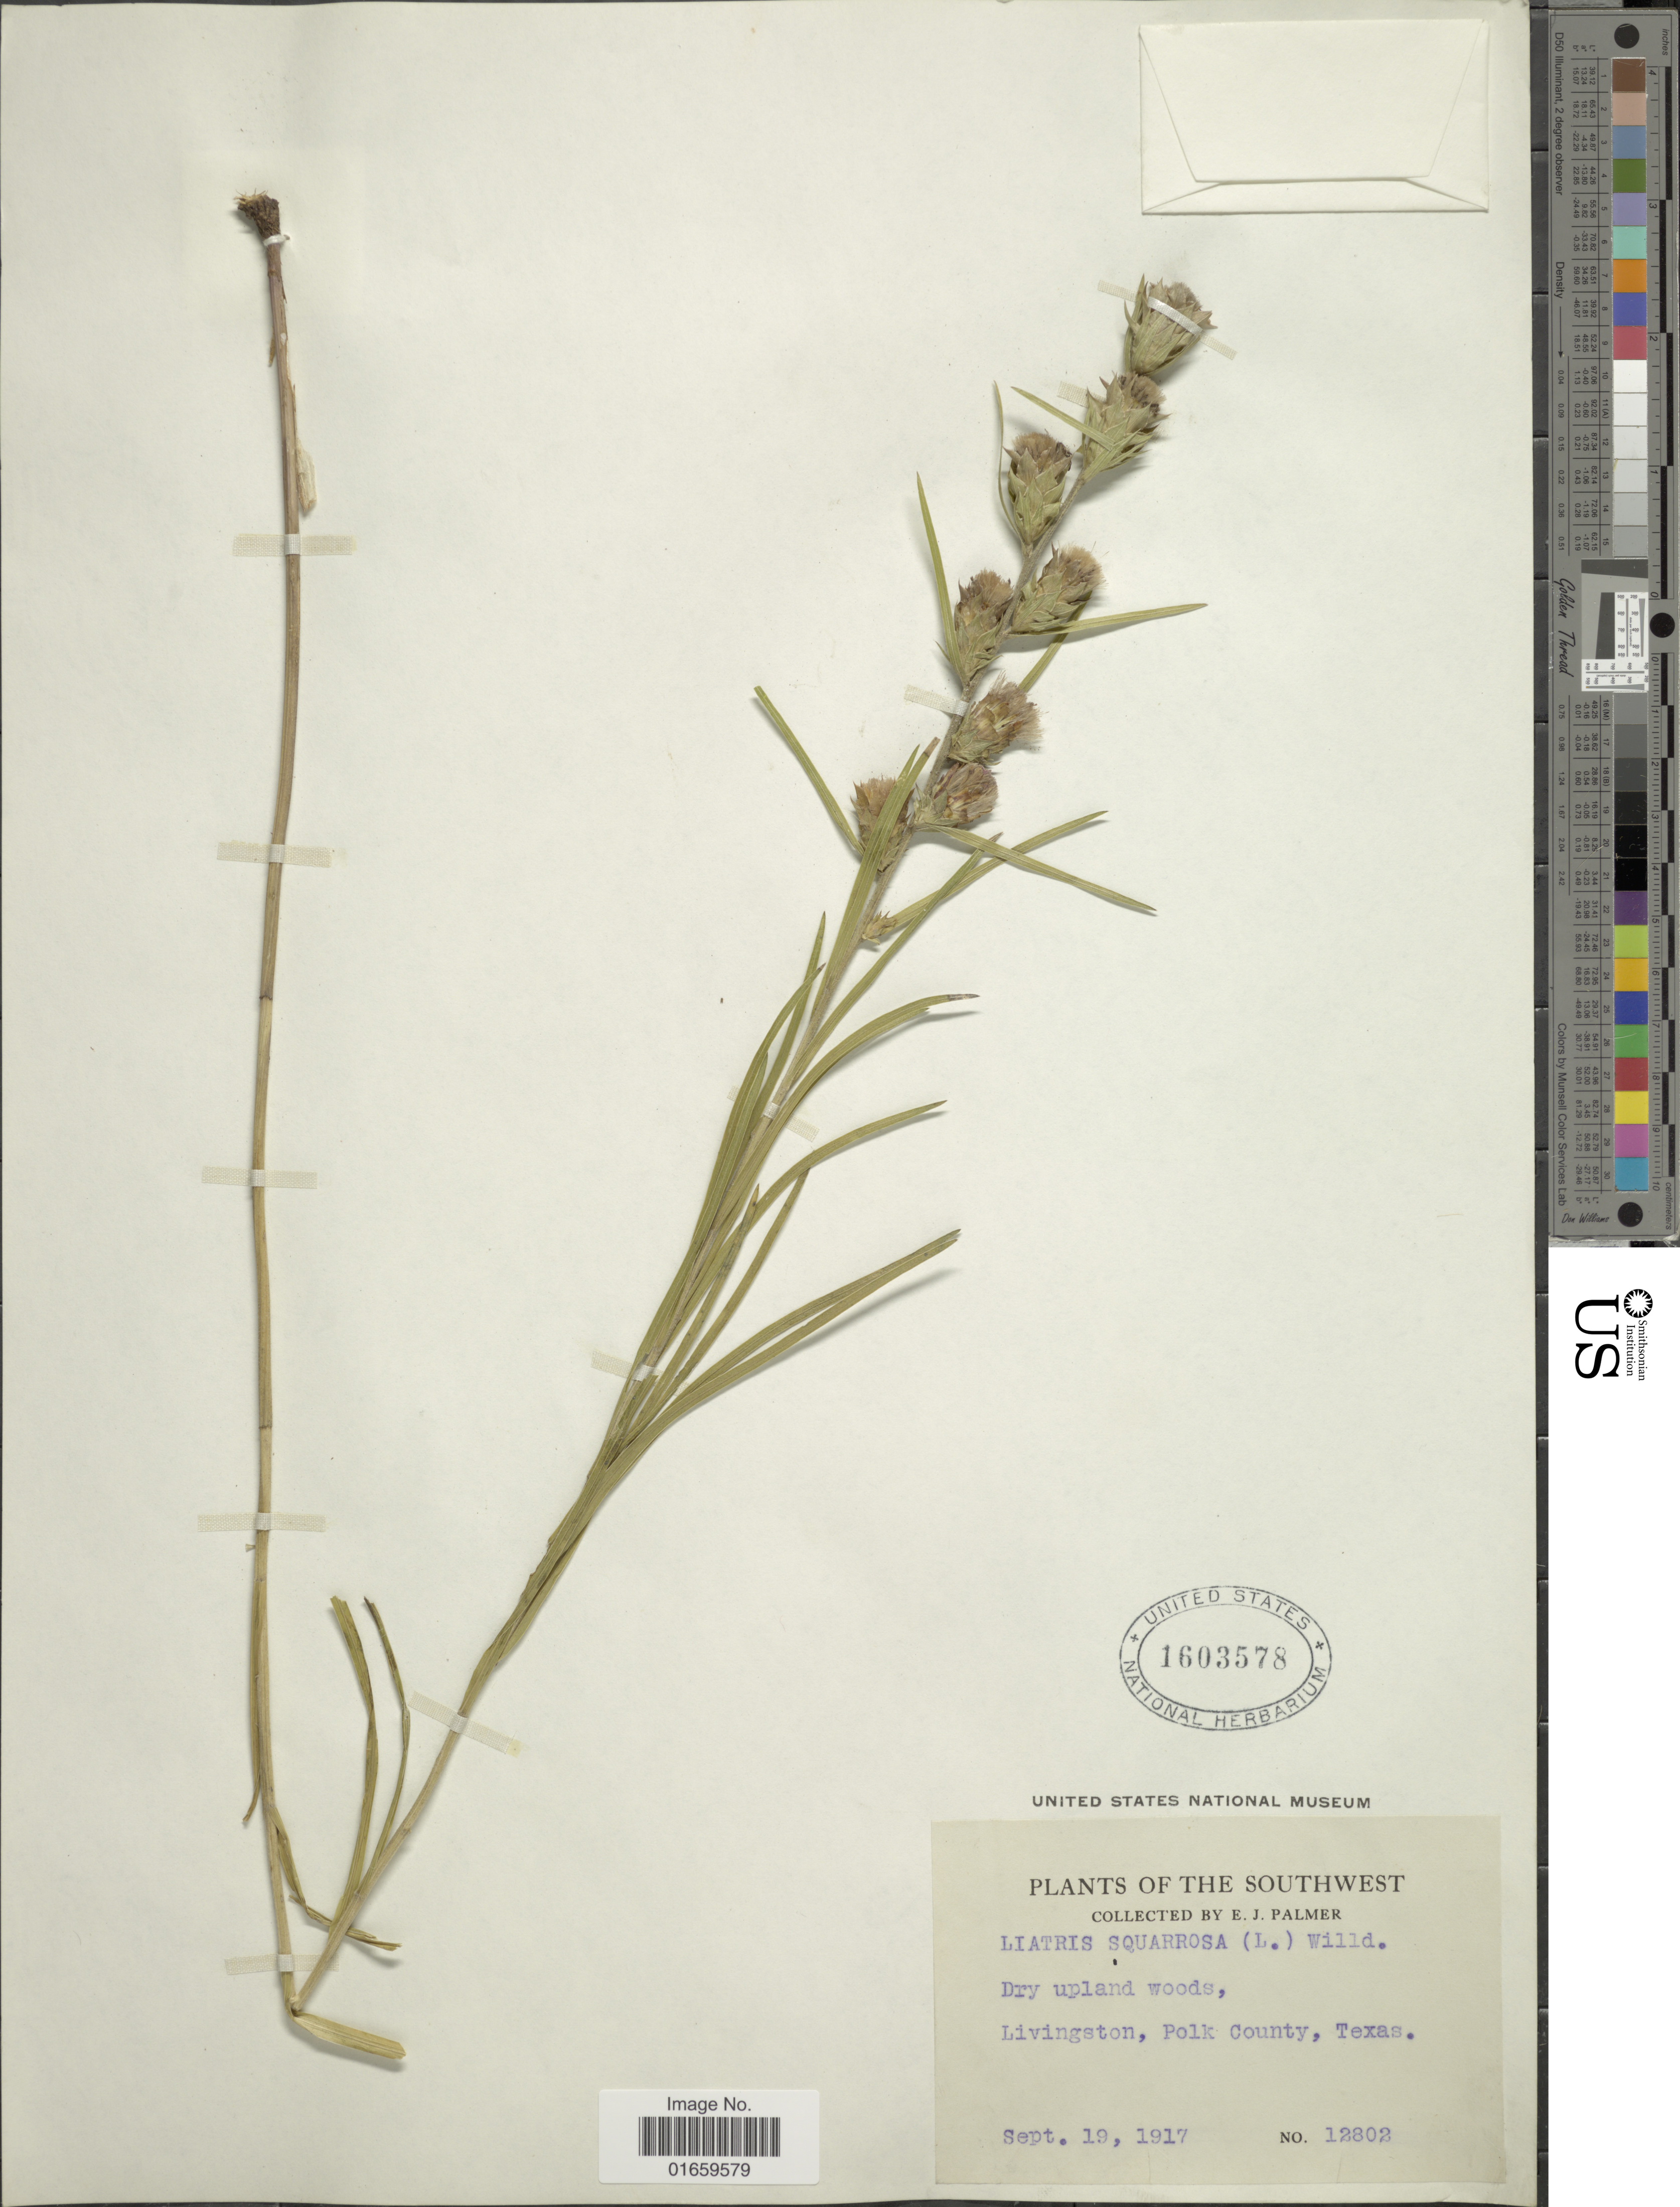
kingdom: Plantae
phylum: Tracheophyta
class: Magnoliopsida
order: Asterales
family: Asteraceae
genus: Liatris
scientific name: Liatris squarrosa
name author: (L.) Michx.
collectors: E. J. Palmer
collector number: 12802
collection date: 1917-09-19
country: United States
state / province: Texas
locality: Southwest, Livingston, Polk County, Texas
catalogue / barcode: US 1603578